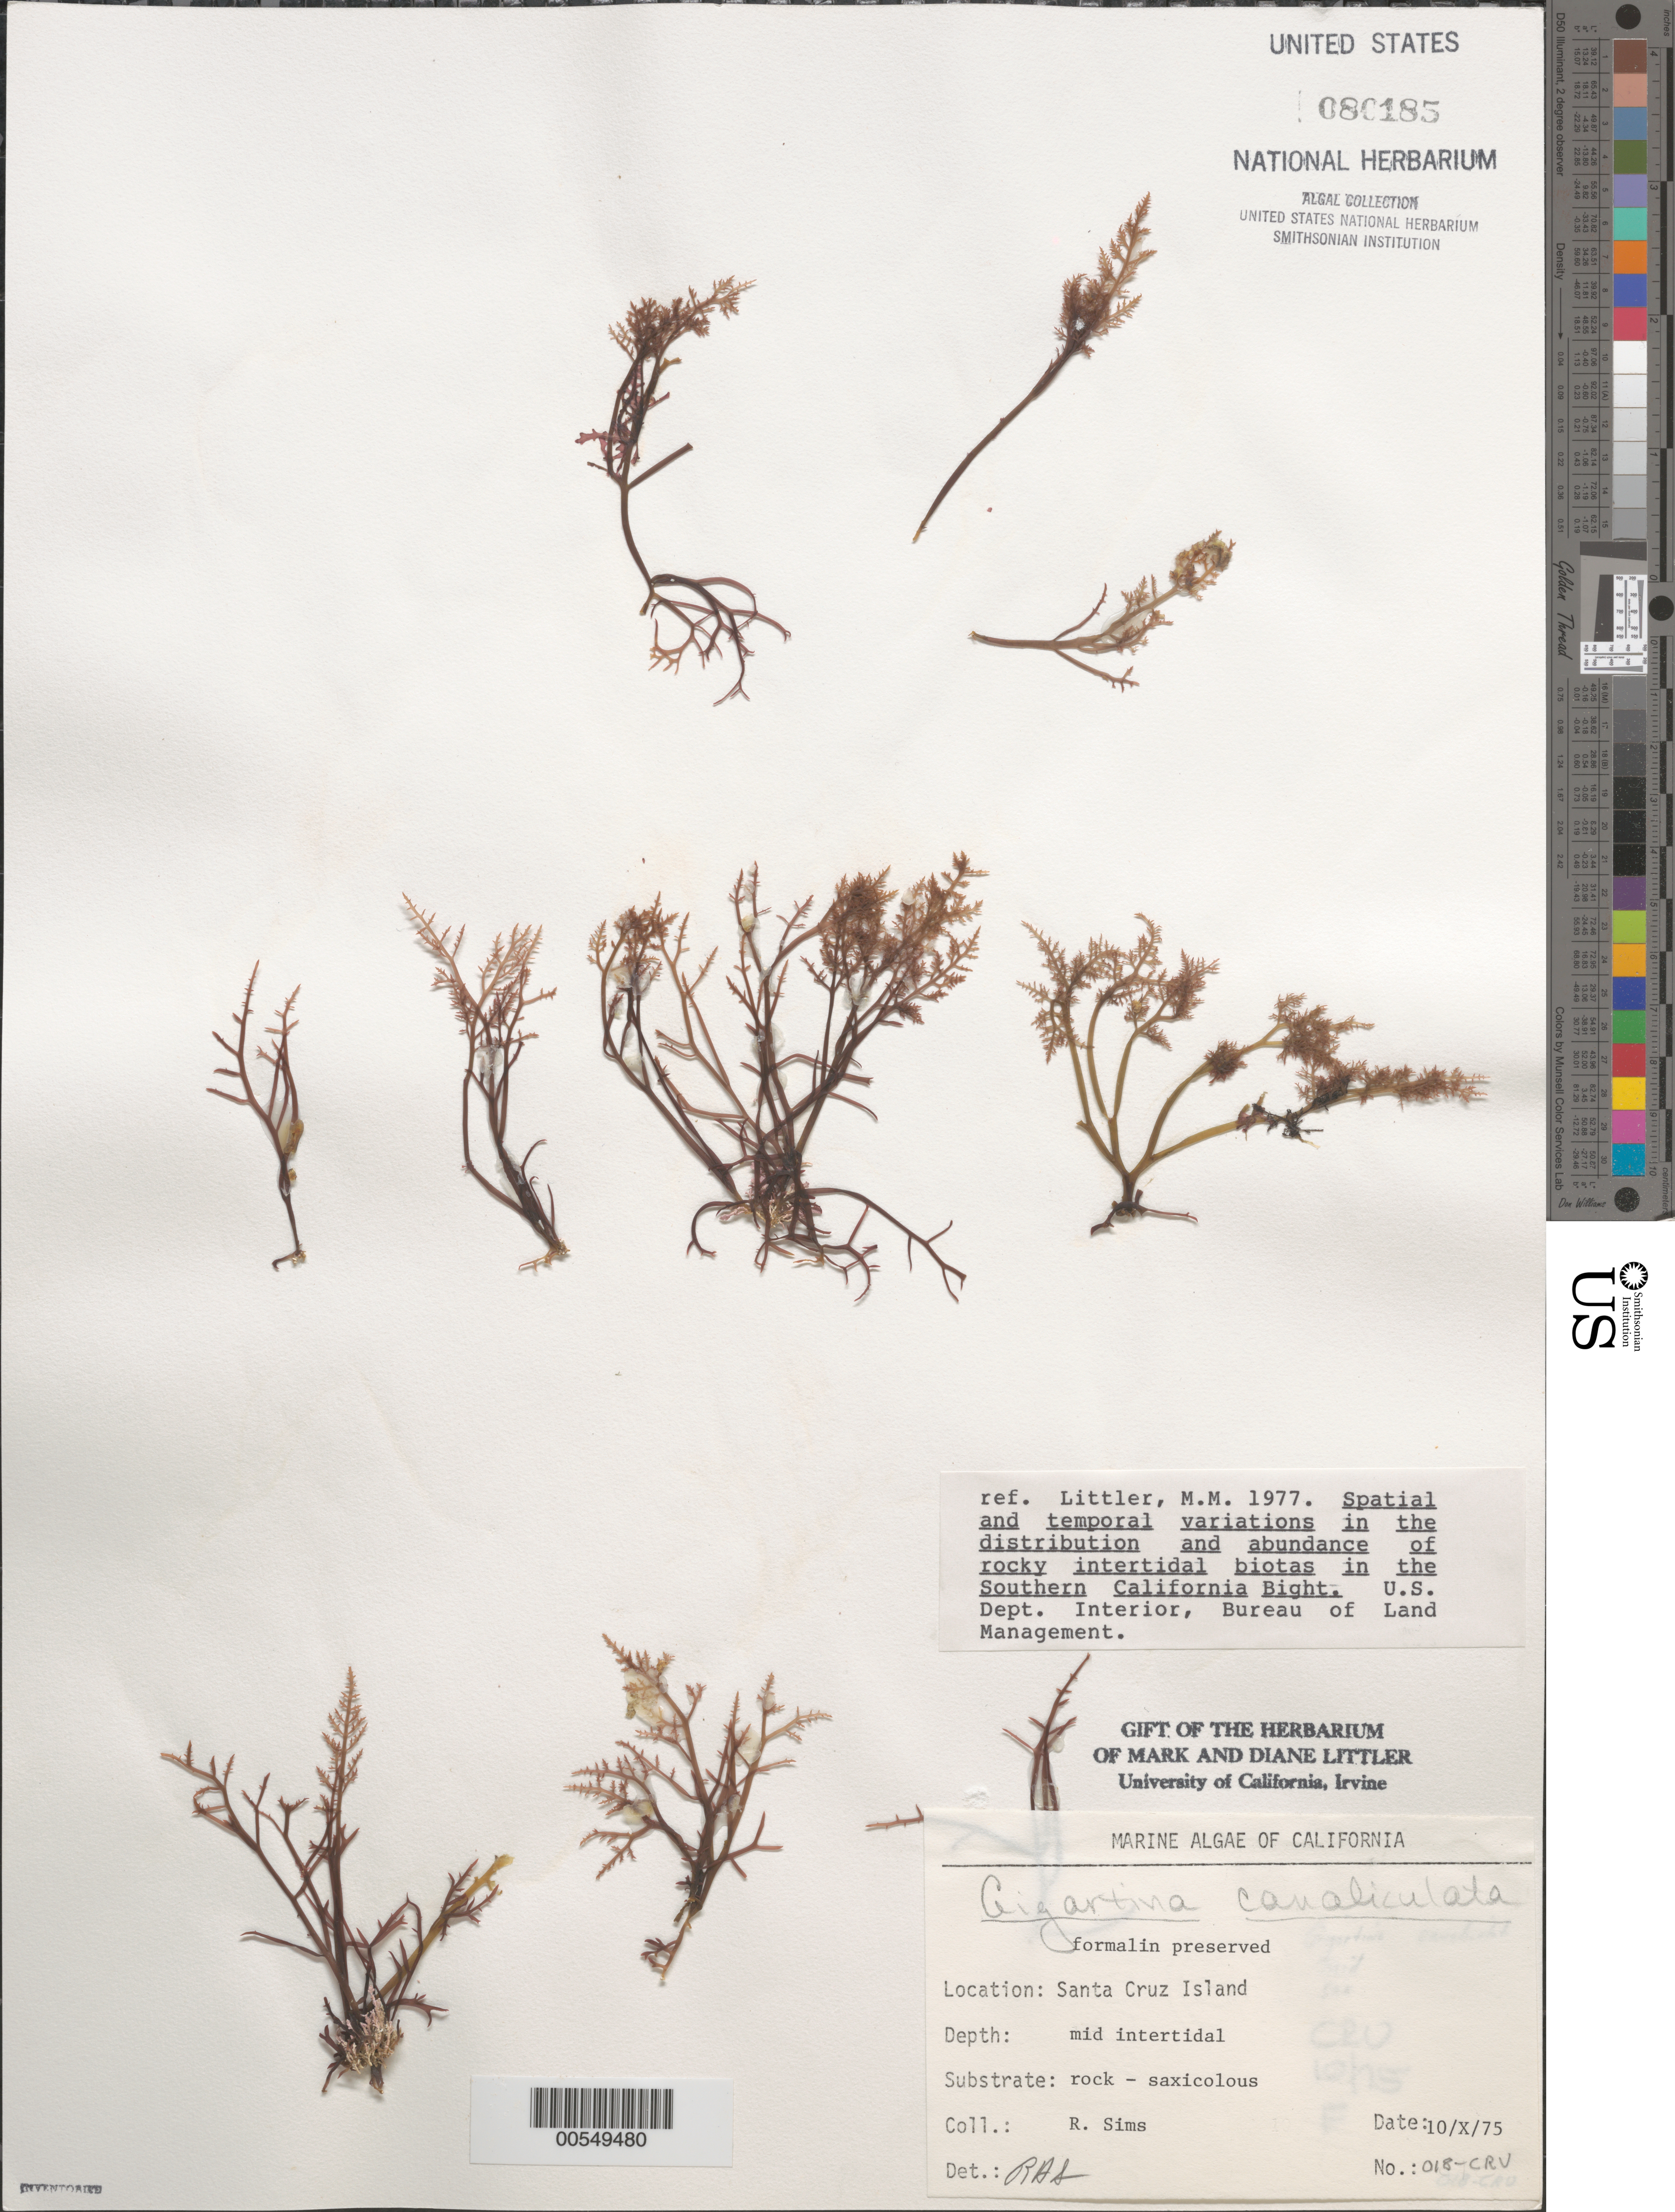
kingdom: Plantae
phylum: Rhodophyta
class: Florideophyceae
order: Gigartinales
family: Gigartinaceae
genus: Chondracanthus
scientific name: Chondracanthus canaliculatus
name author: (Harv.) Guiry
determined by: Algae name updating Project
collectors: R. H. Sims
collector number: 018-cru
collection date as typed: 10 Oct 1975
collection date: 1975-10-10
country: United States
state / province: California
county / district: Santa Barbara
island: Santa Cruz Island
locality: Willows Anchorage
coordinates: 33 57'38"N, 119 45'18"W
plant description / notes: BLM-SOCALBIGHT Rocky Intertidal Survey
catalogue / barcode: US 80185